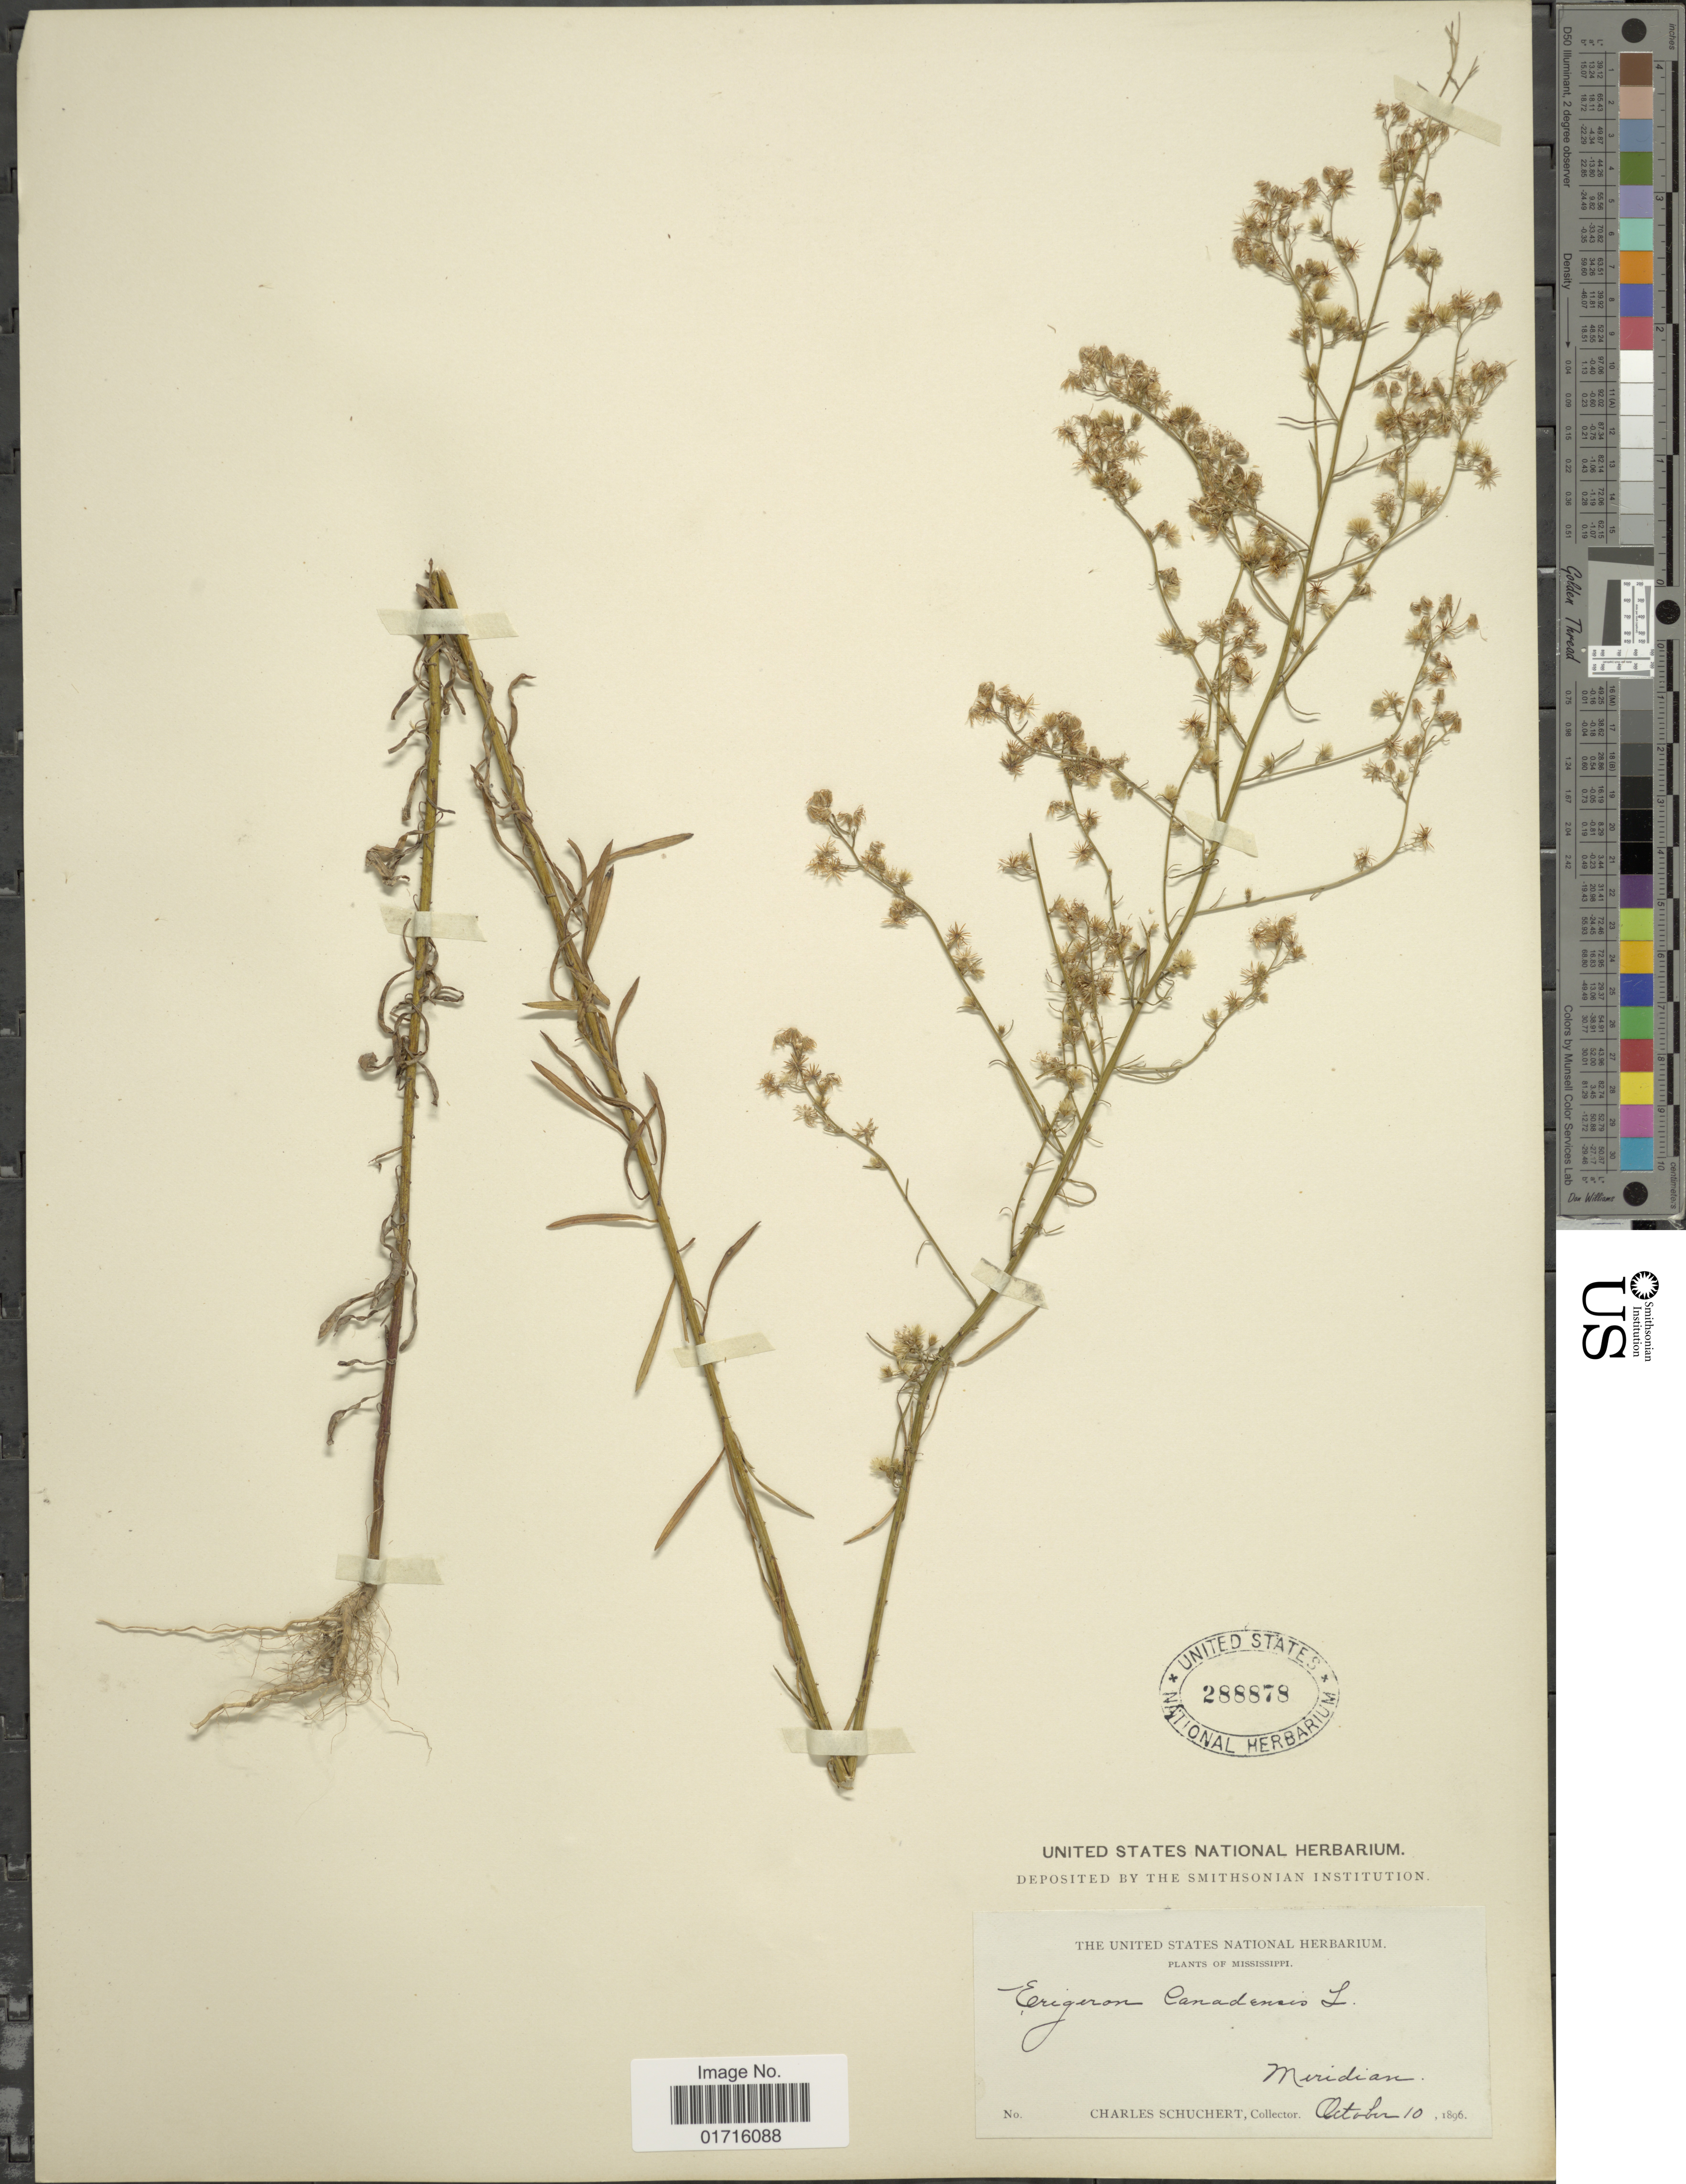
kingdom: Plantae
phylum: Tracheophyta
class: Magnoliopsida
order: Asterales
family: Asteraceae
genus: Conyza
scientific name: Conyza canadensis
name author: (L.) Cronq.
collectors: C. Schuchert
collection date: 1896-10-10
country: United States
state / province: Mississippi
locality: Meridian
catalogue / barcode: US 288878